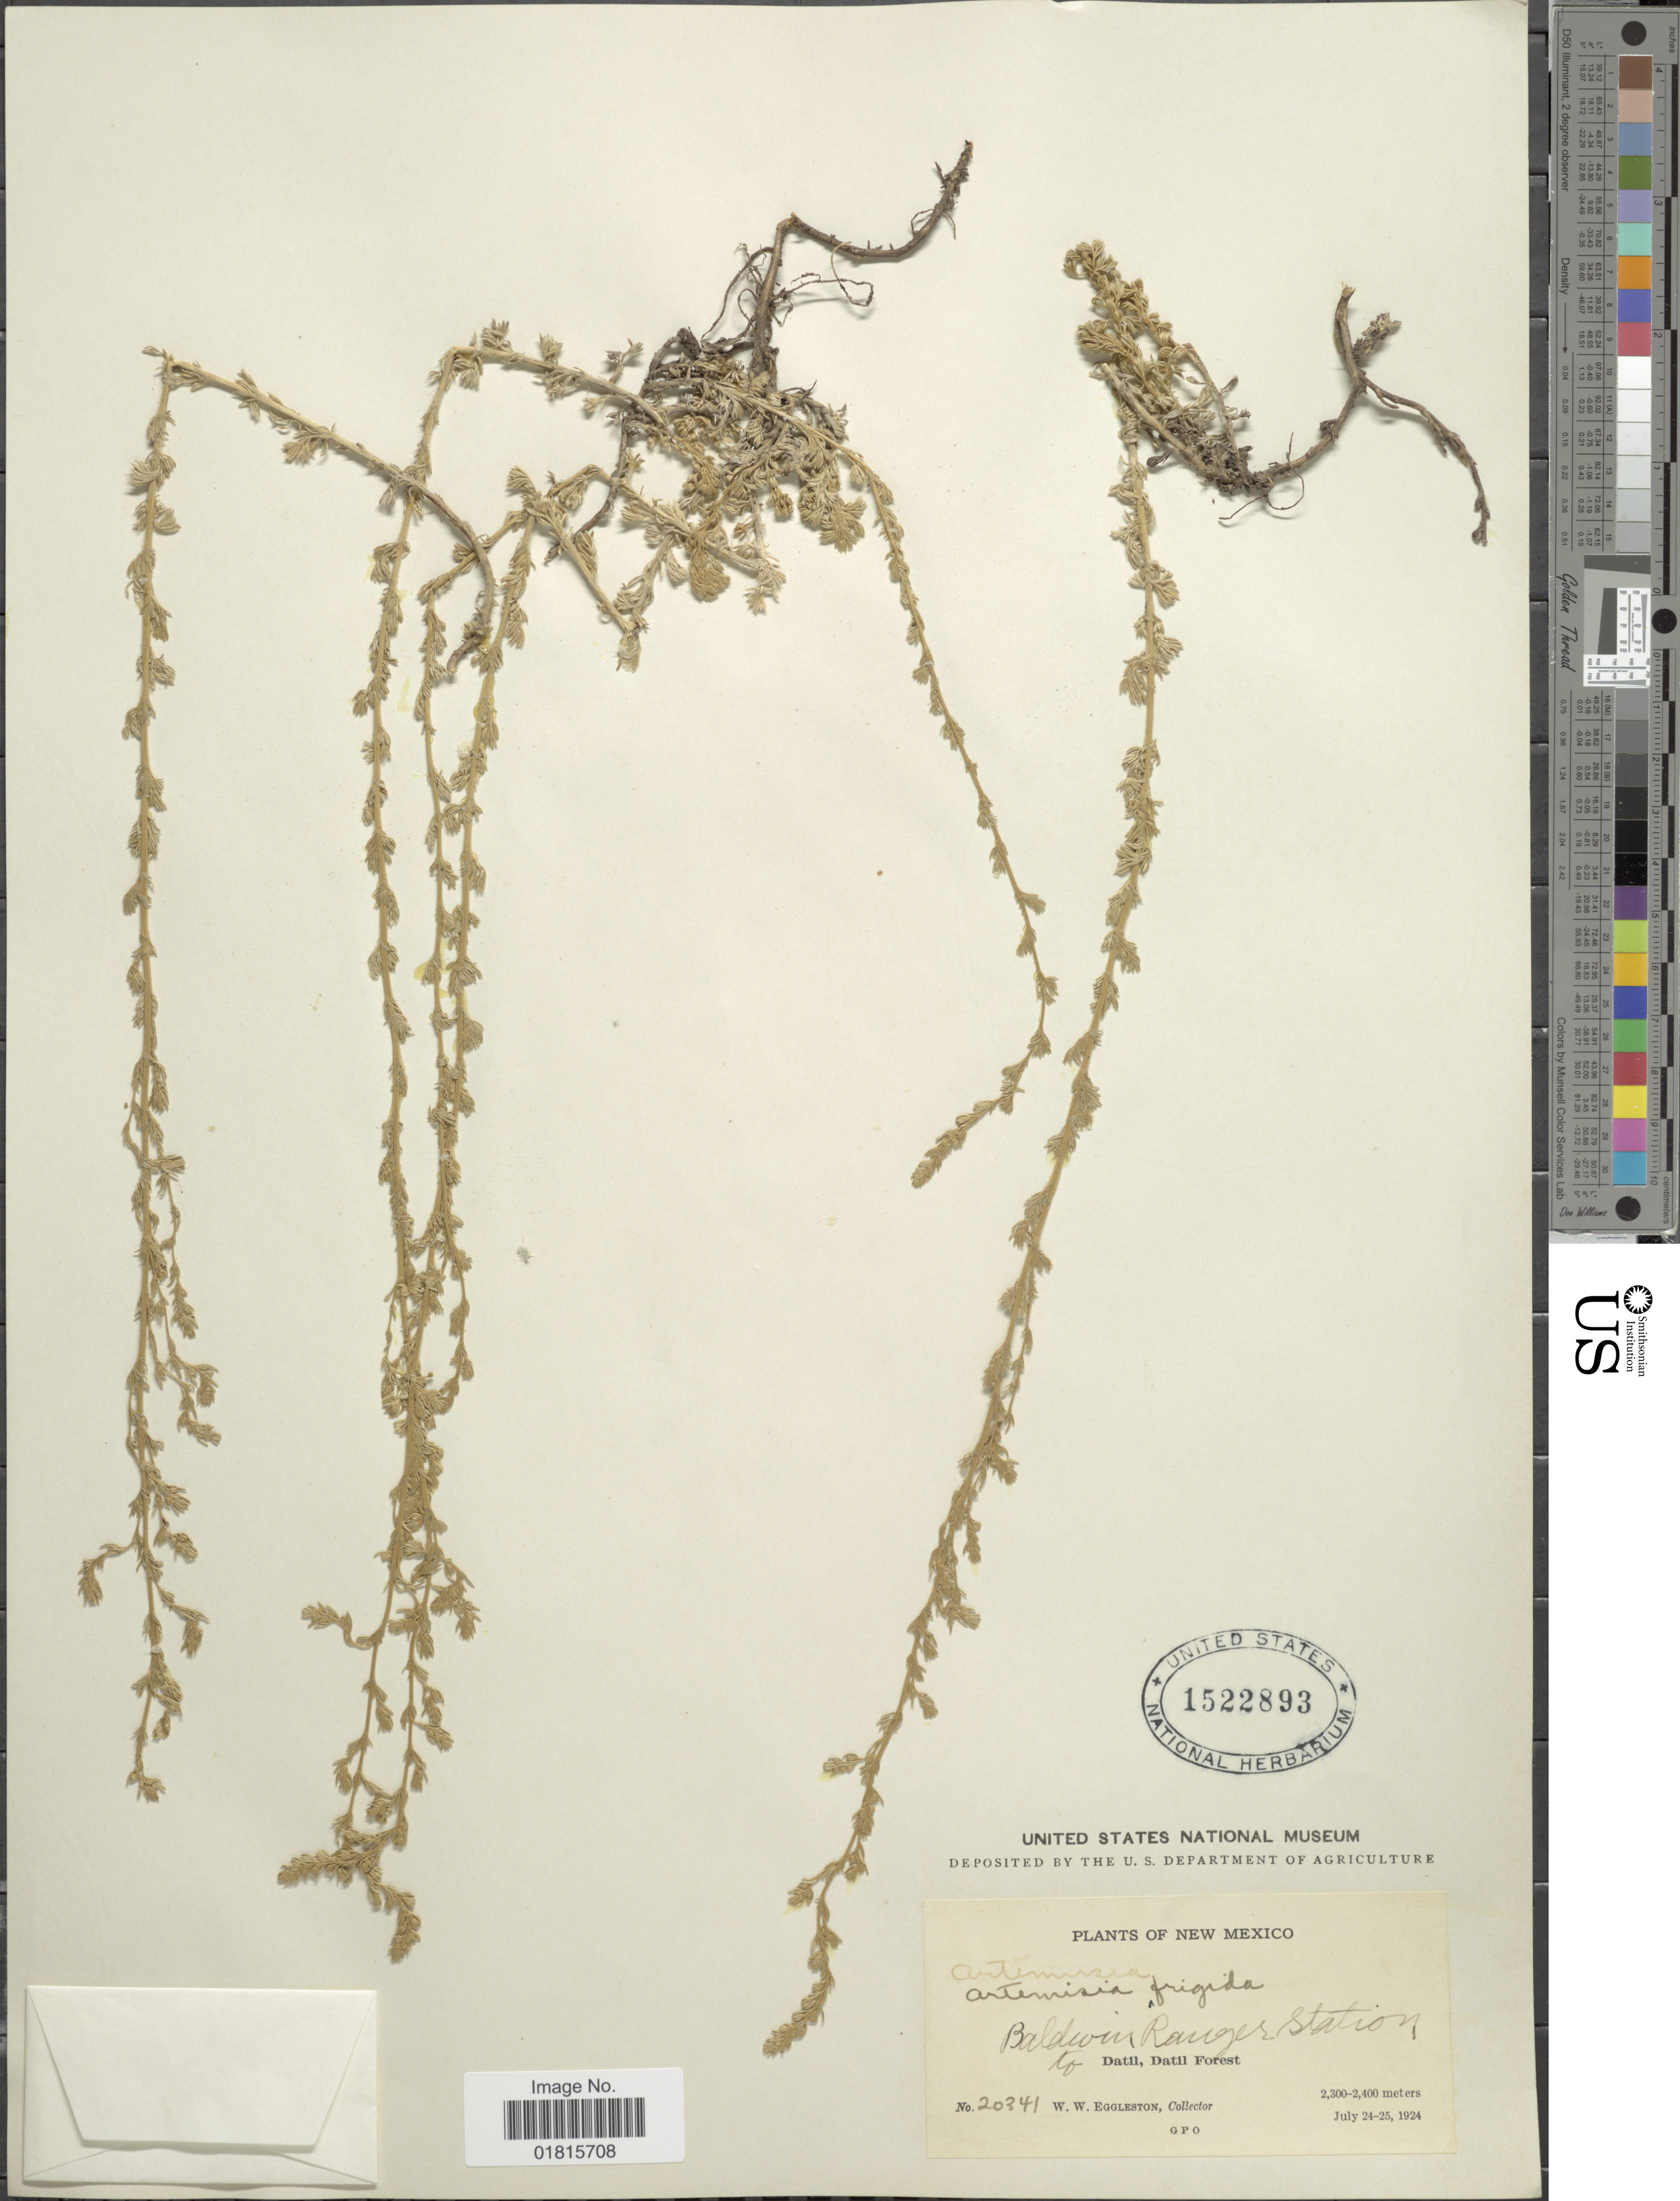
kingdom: Plantae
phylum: Tracheophyta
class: Magnoliopsida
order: Asterales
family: Asteraceae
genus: Artemisia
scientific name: Artemisia frigida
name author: Willd.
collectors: W. W. Eggleston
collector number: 20341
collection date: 1924-07-24/1924-07-25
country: United States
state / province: New Mexico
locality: Baldwin Range Station to Datil, Datil Forest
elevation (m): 2300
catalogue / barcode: US 1522893